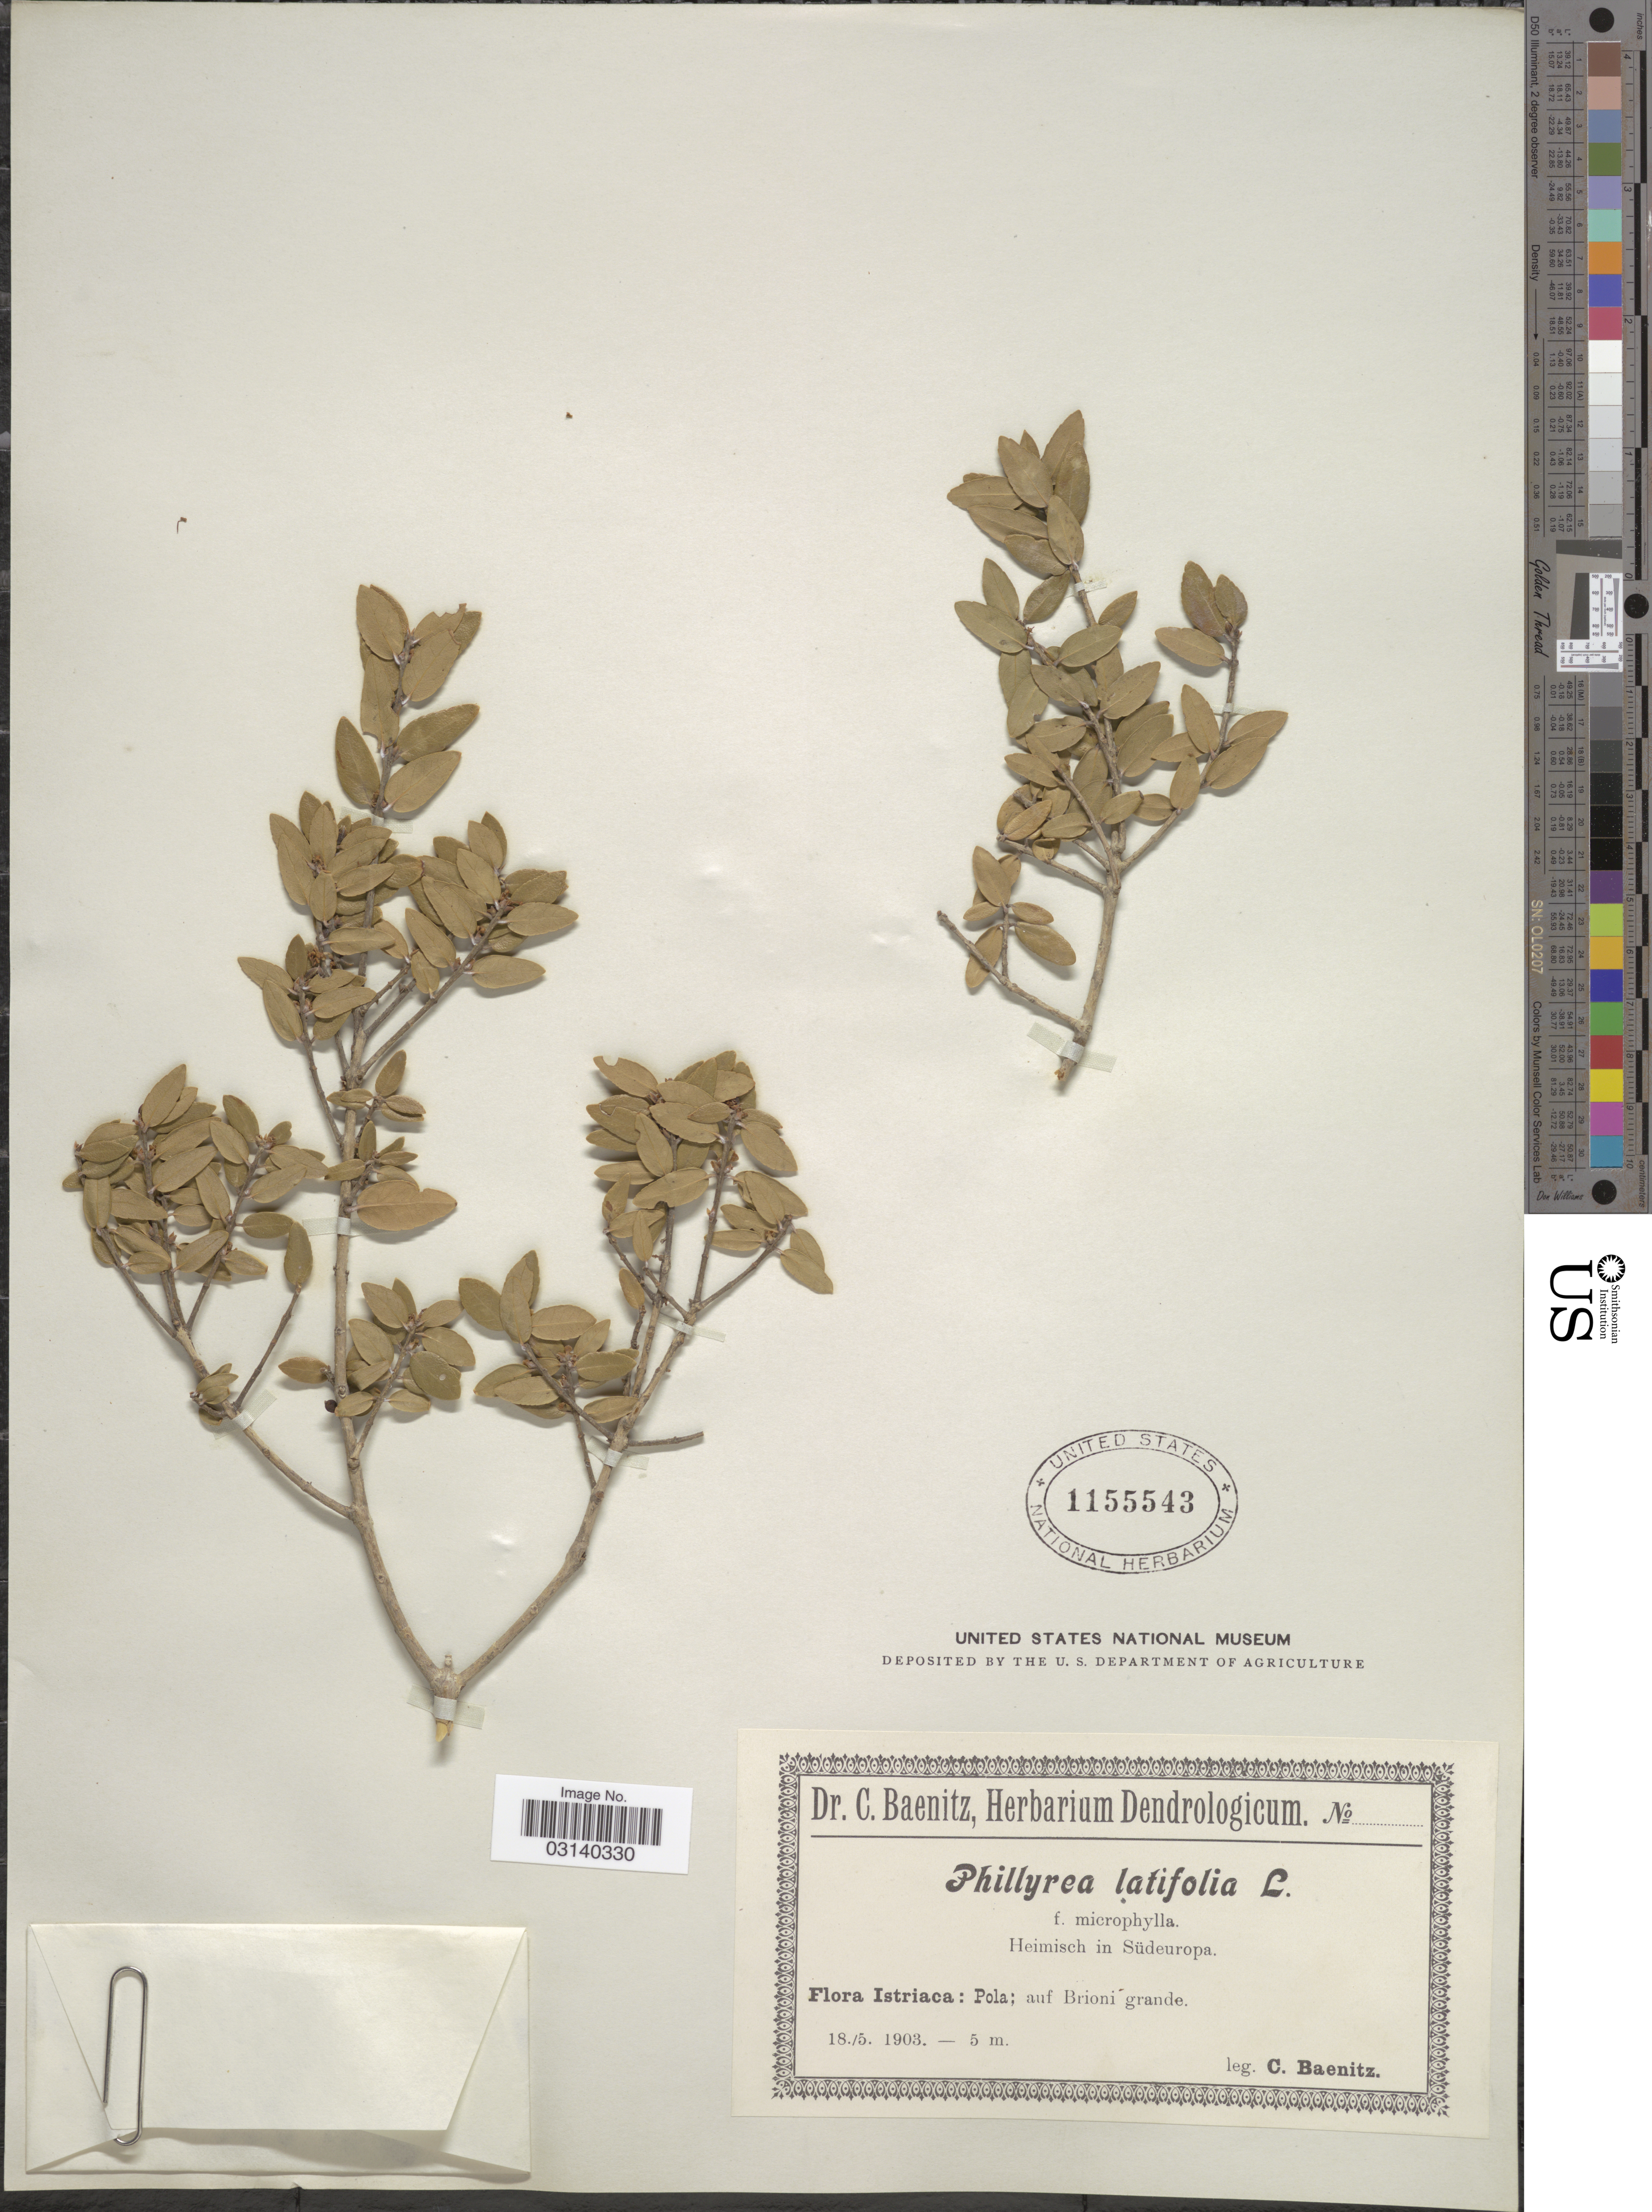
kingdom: Plantae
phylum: Tracheophyta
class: Magnoliopsida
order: Lamiales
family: Oleaceae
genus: Phillyrea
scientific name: Phillyrea latifolia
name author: L.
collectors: C. G. Baenitz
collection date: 1903-05-18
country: Croatia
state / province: Istria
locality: Istriaca: Pola; auf Brioni grande.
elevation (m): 5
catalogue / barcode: US 1155543